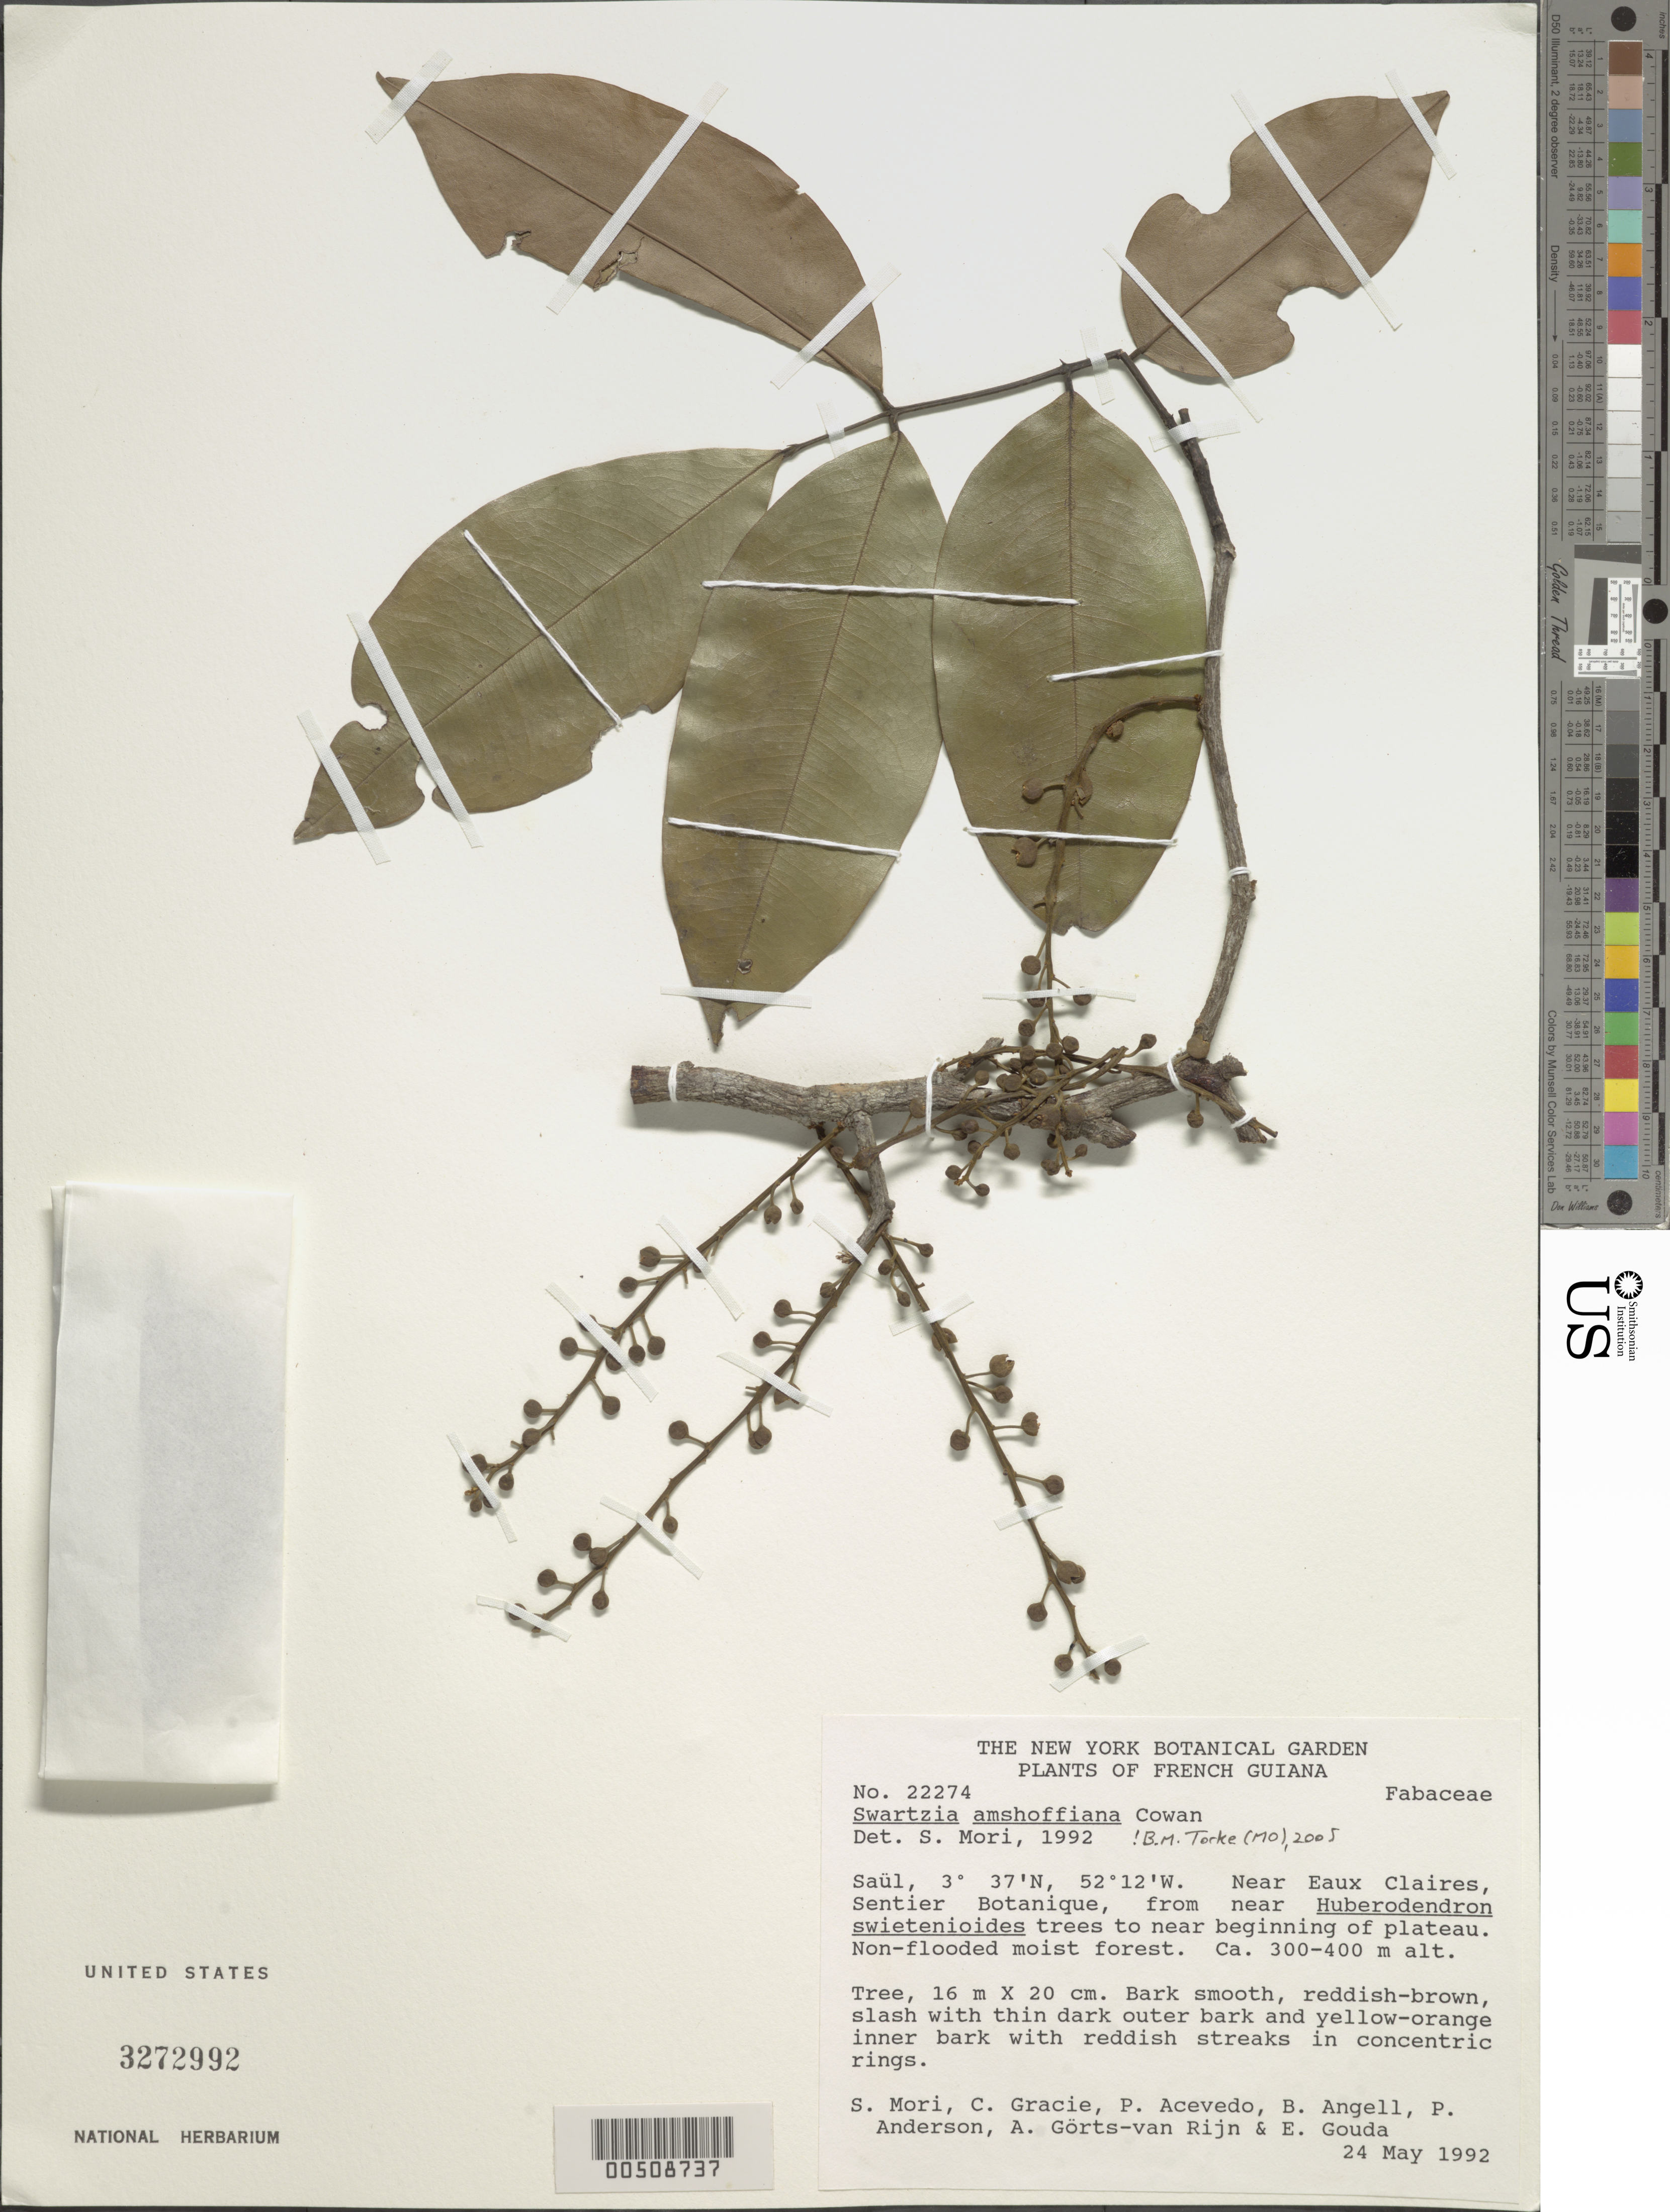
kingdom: Plantae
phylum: Tracheophyta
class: Magnoliopsida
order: Fabales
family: Fabaceae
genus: Swartzia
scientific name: Swartzia amshoffiana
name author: R.S. Cowan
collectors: S. Mori, C. A. Gracie, P. Acevedo-Rodr., Bobbi Angell, P. Anderson, A. .R. A. Görts-van Rijn & E. J. Gouda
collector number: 22274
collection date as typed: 24 May 1992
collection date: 1992-05-24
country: French Guiana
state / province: Saint-Laurent-du-Maroni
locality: Saul, near eaux claires, sentier ontanique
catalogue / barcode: US 3272992